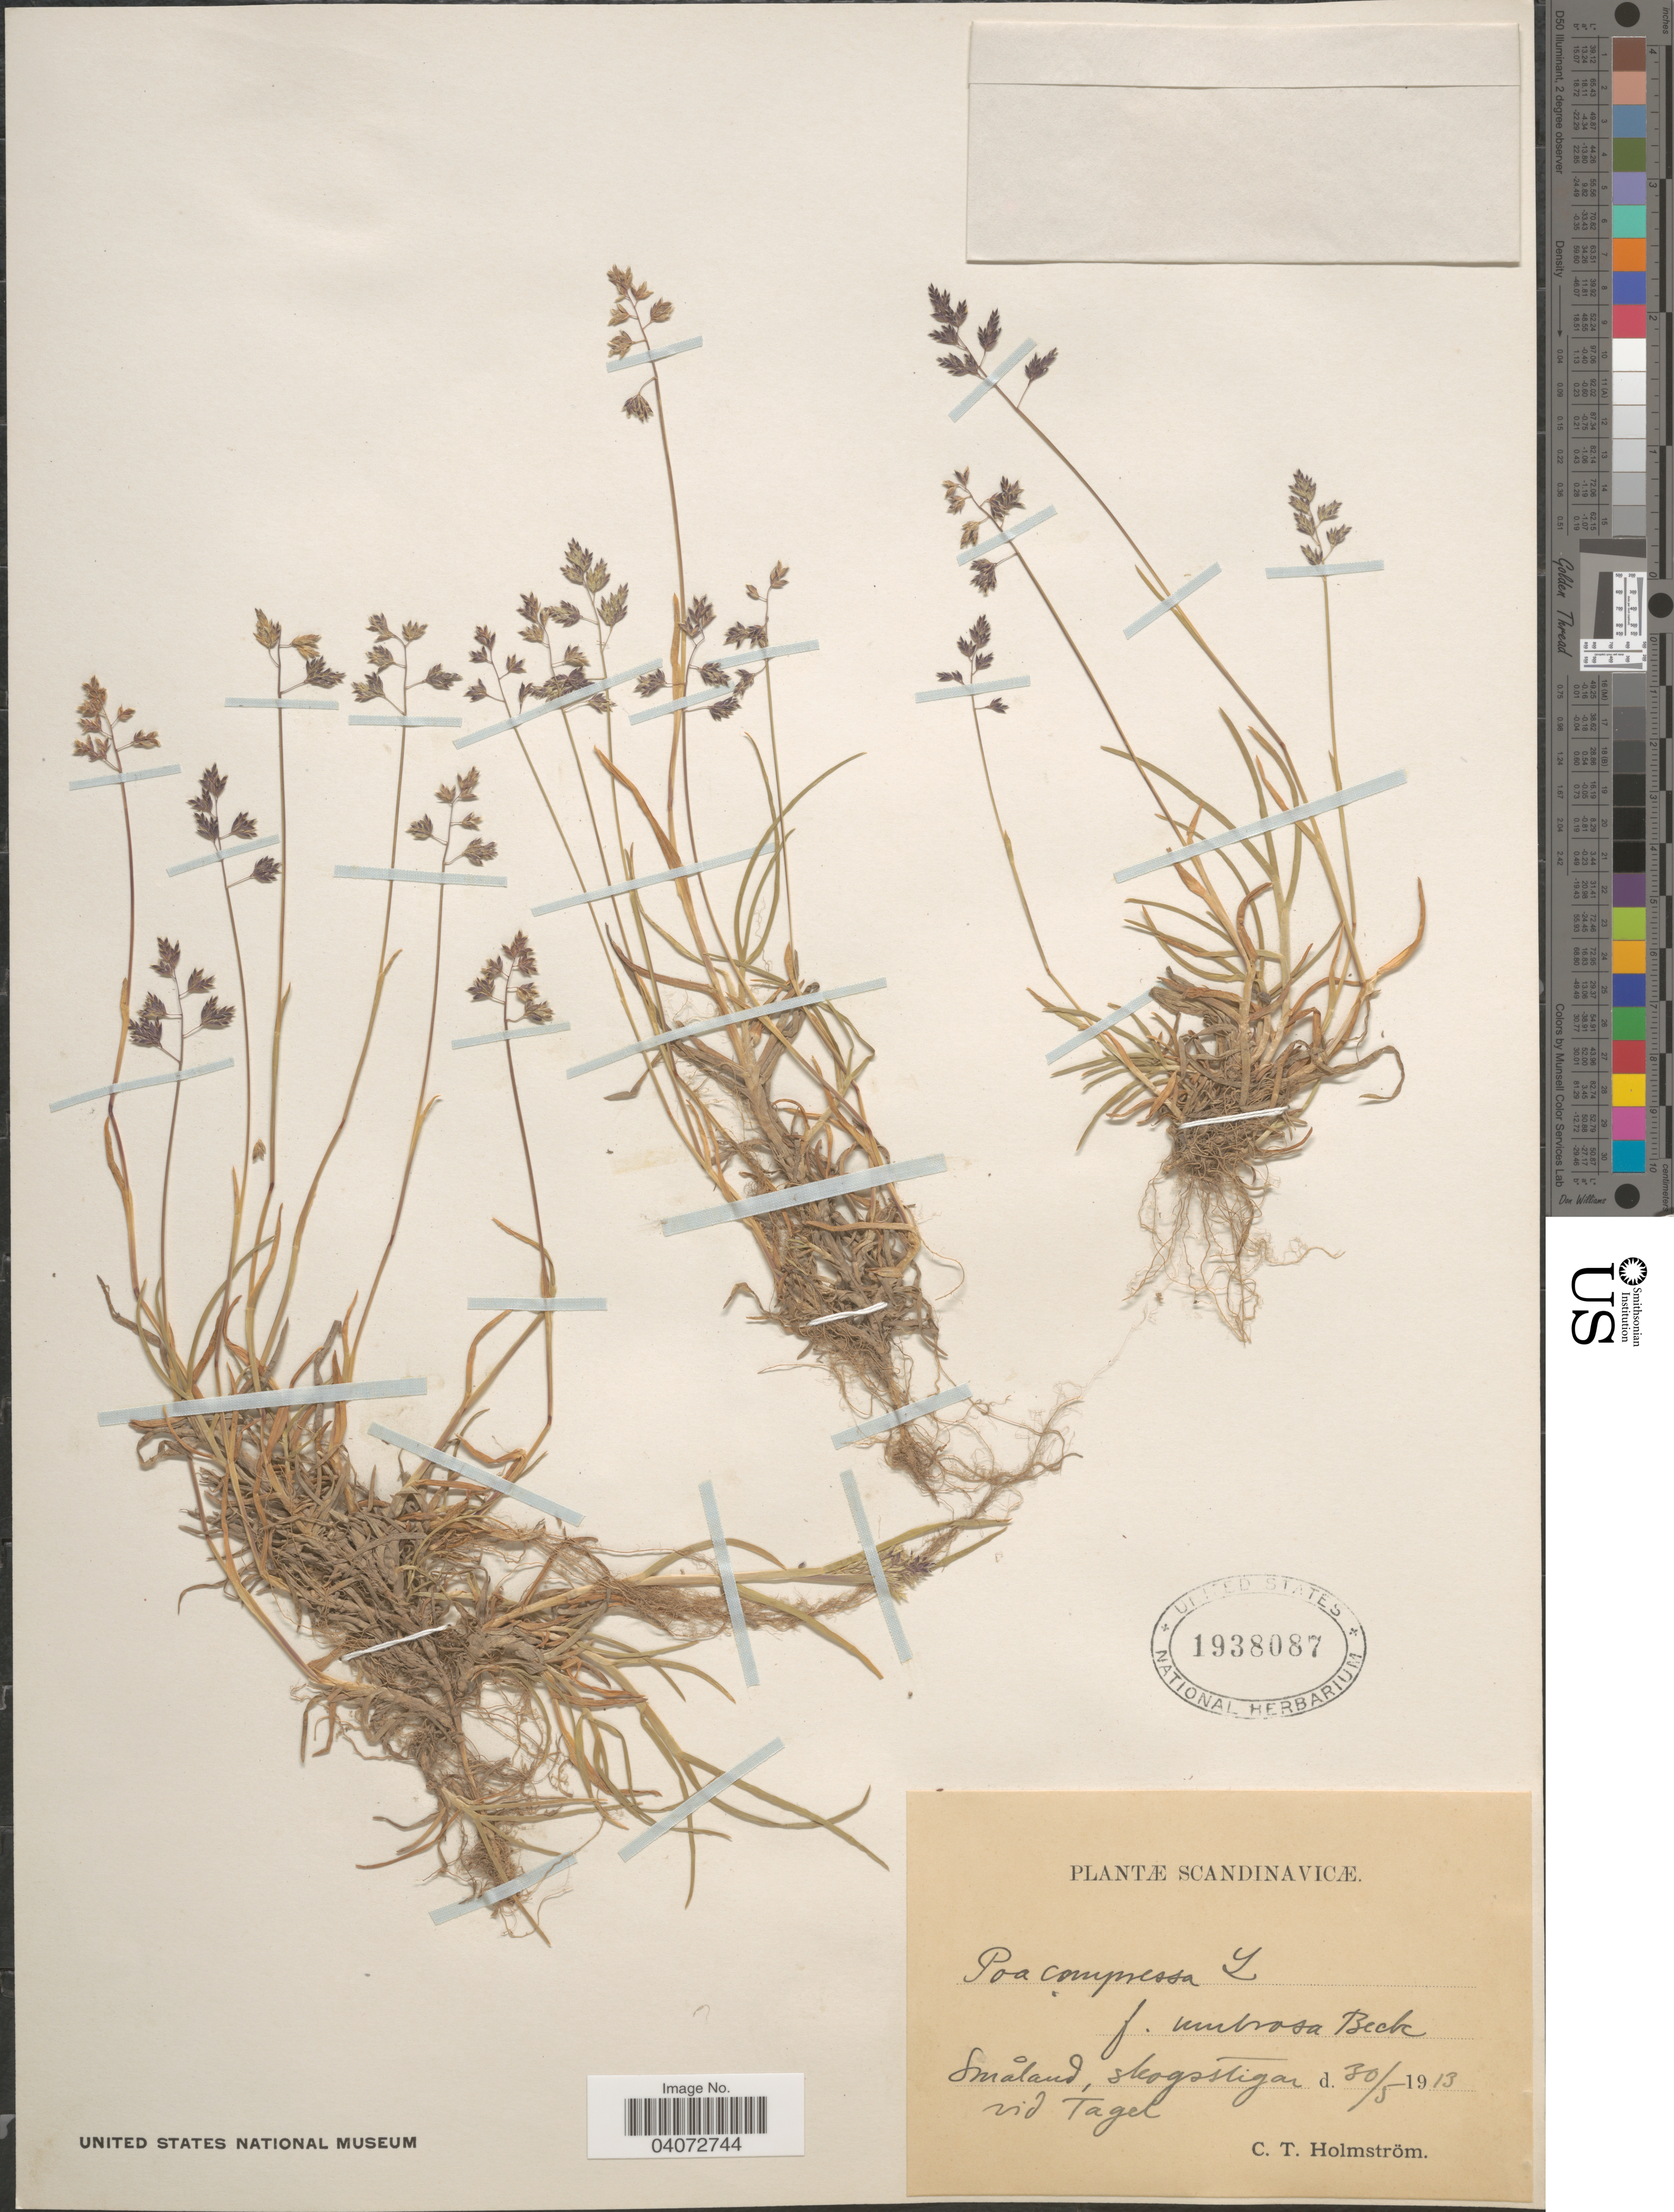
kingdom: Plantae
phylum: Tracheophyta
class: Liliopsida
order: Poales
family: Poaceae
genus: Poa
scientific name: Poa supina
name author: Schrad.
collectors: C. Holmström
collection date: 1913-05-30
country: Sweden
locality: Scandinavicæ. Småland, skogsstigar vid Tagel.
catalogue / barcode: US 1938087